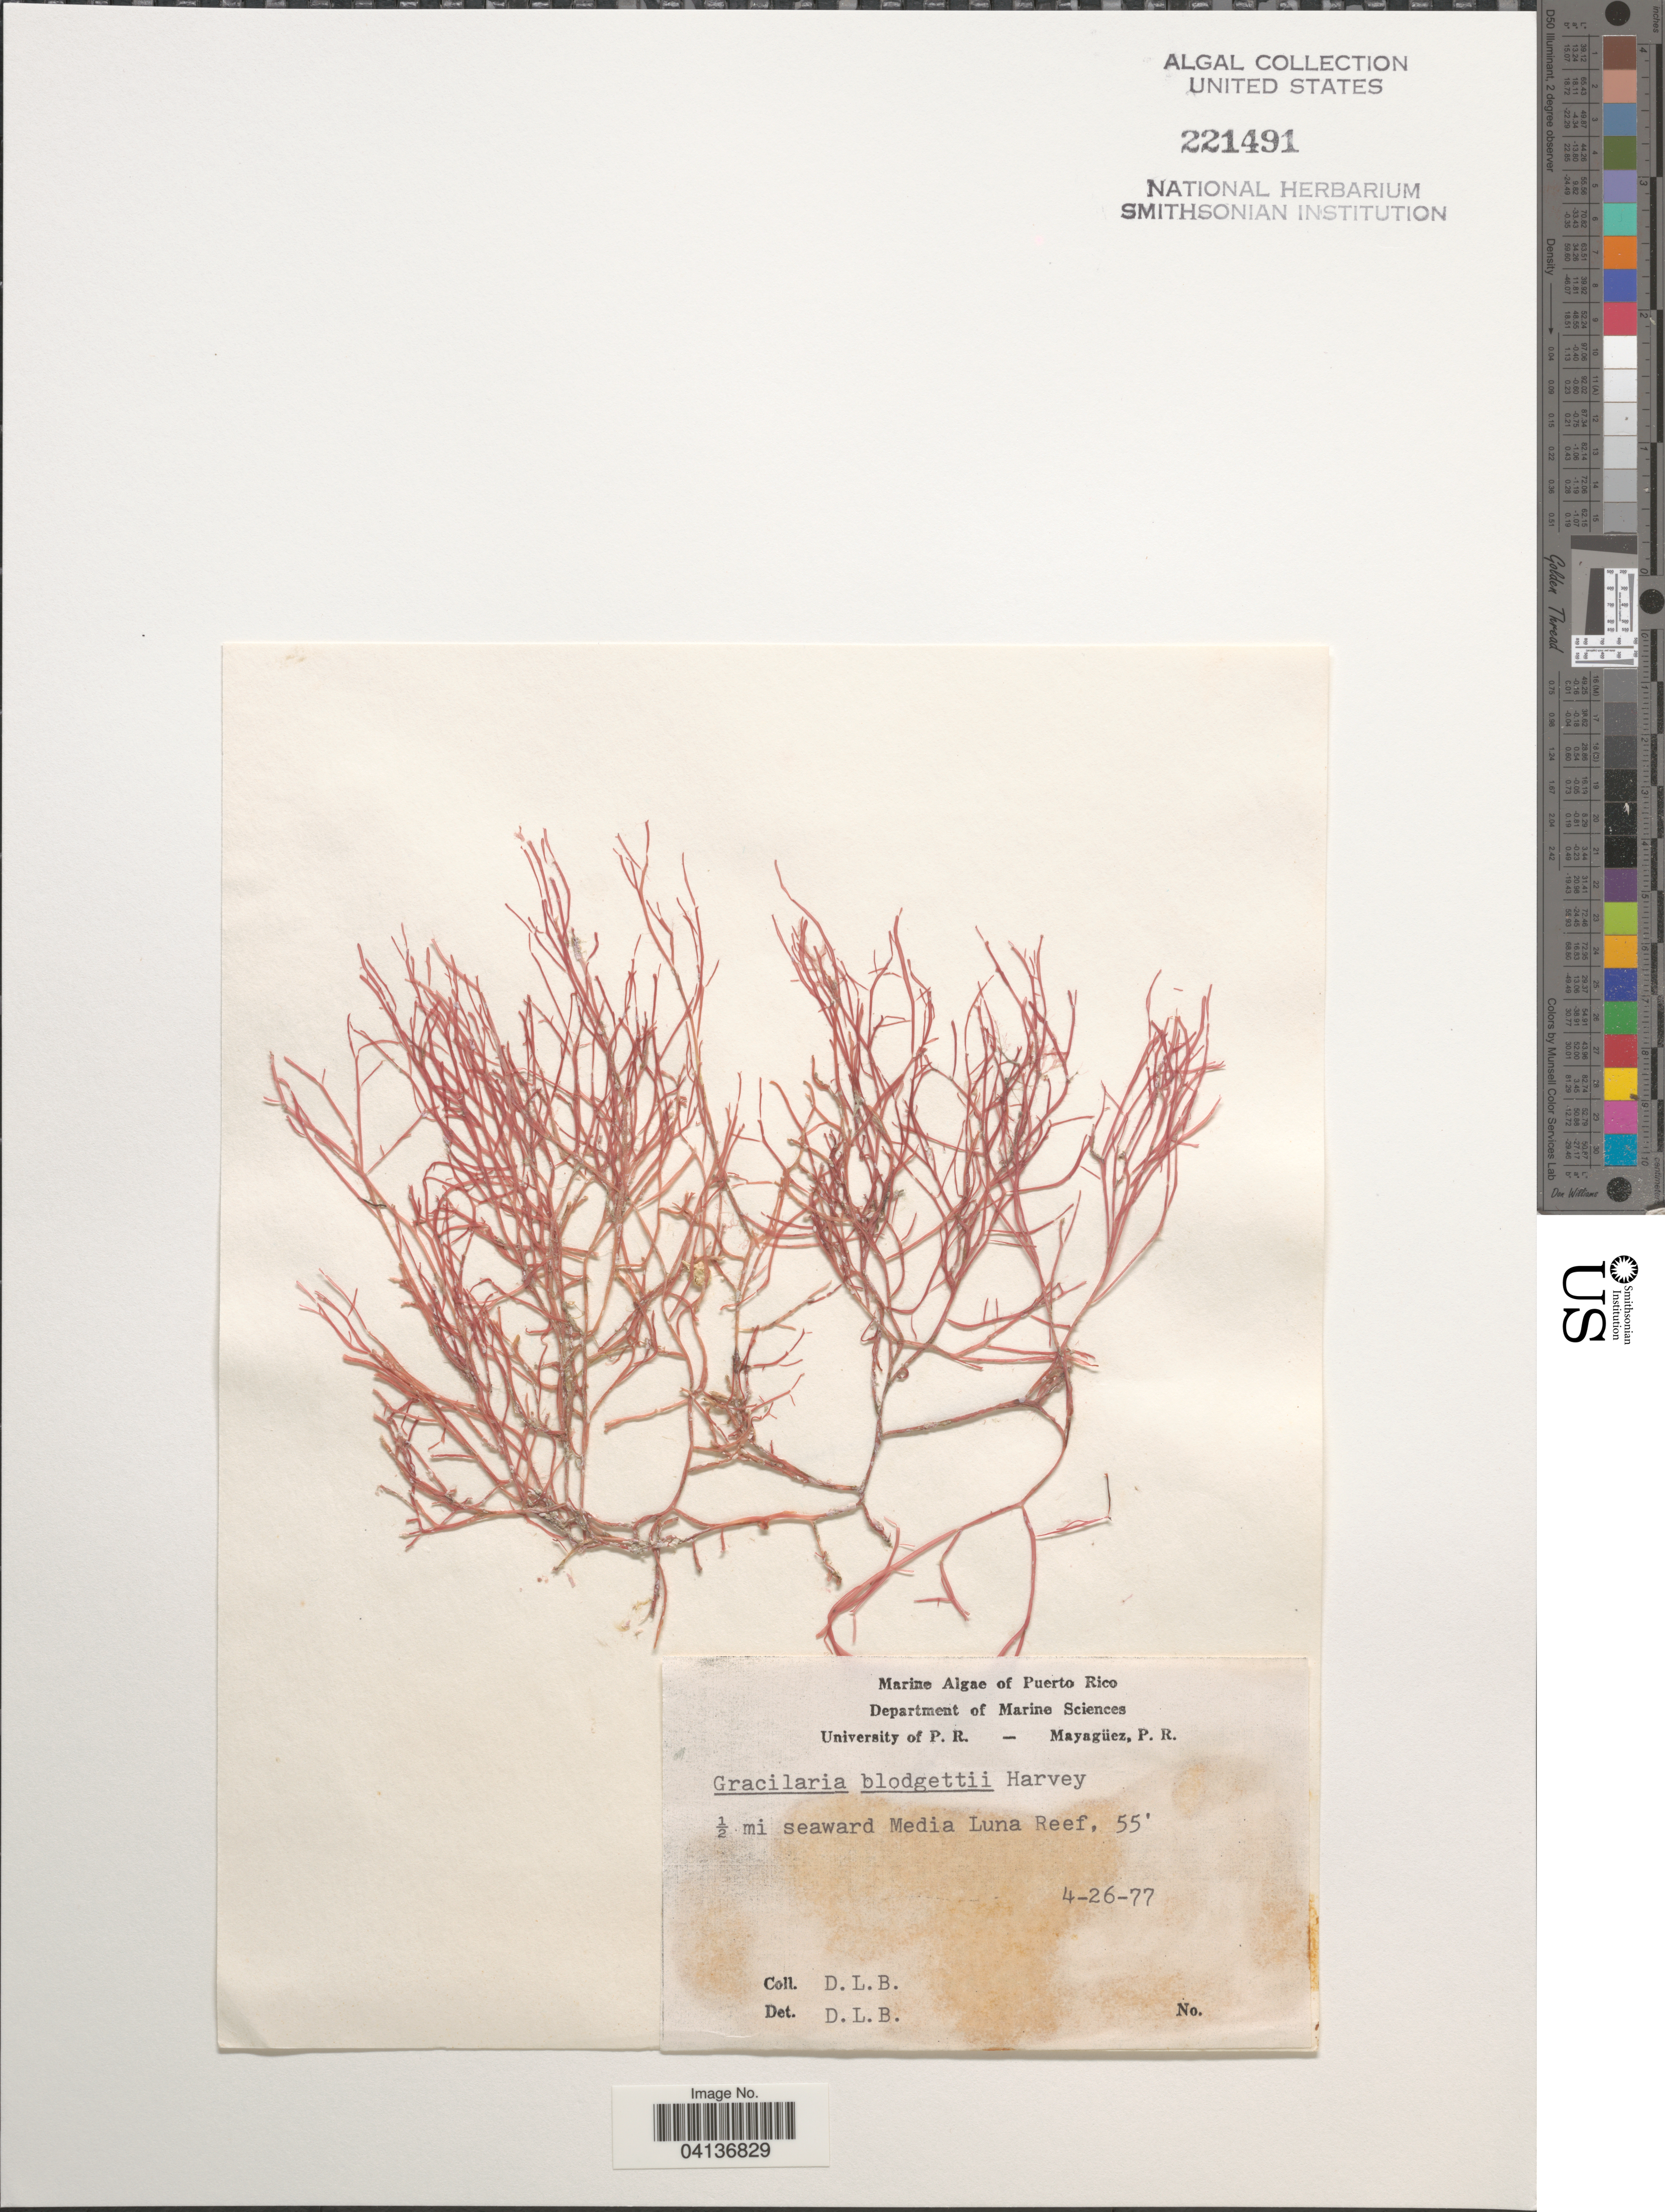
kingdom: Plantae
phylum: Rhodophyta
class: Florideophyceae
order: Gracilariales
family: Gracilariaceae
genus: Gracilaria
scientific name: Gracilaria blodgettii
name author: Harv.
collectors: D. L. B.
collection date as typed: Transcribed d/m/y: 26/4/77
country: Puerto Rico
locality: ½ mi seaward Media Luna Reef.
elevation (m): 17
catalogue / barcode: US 221491